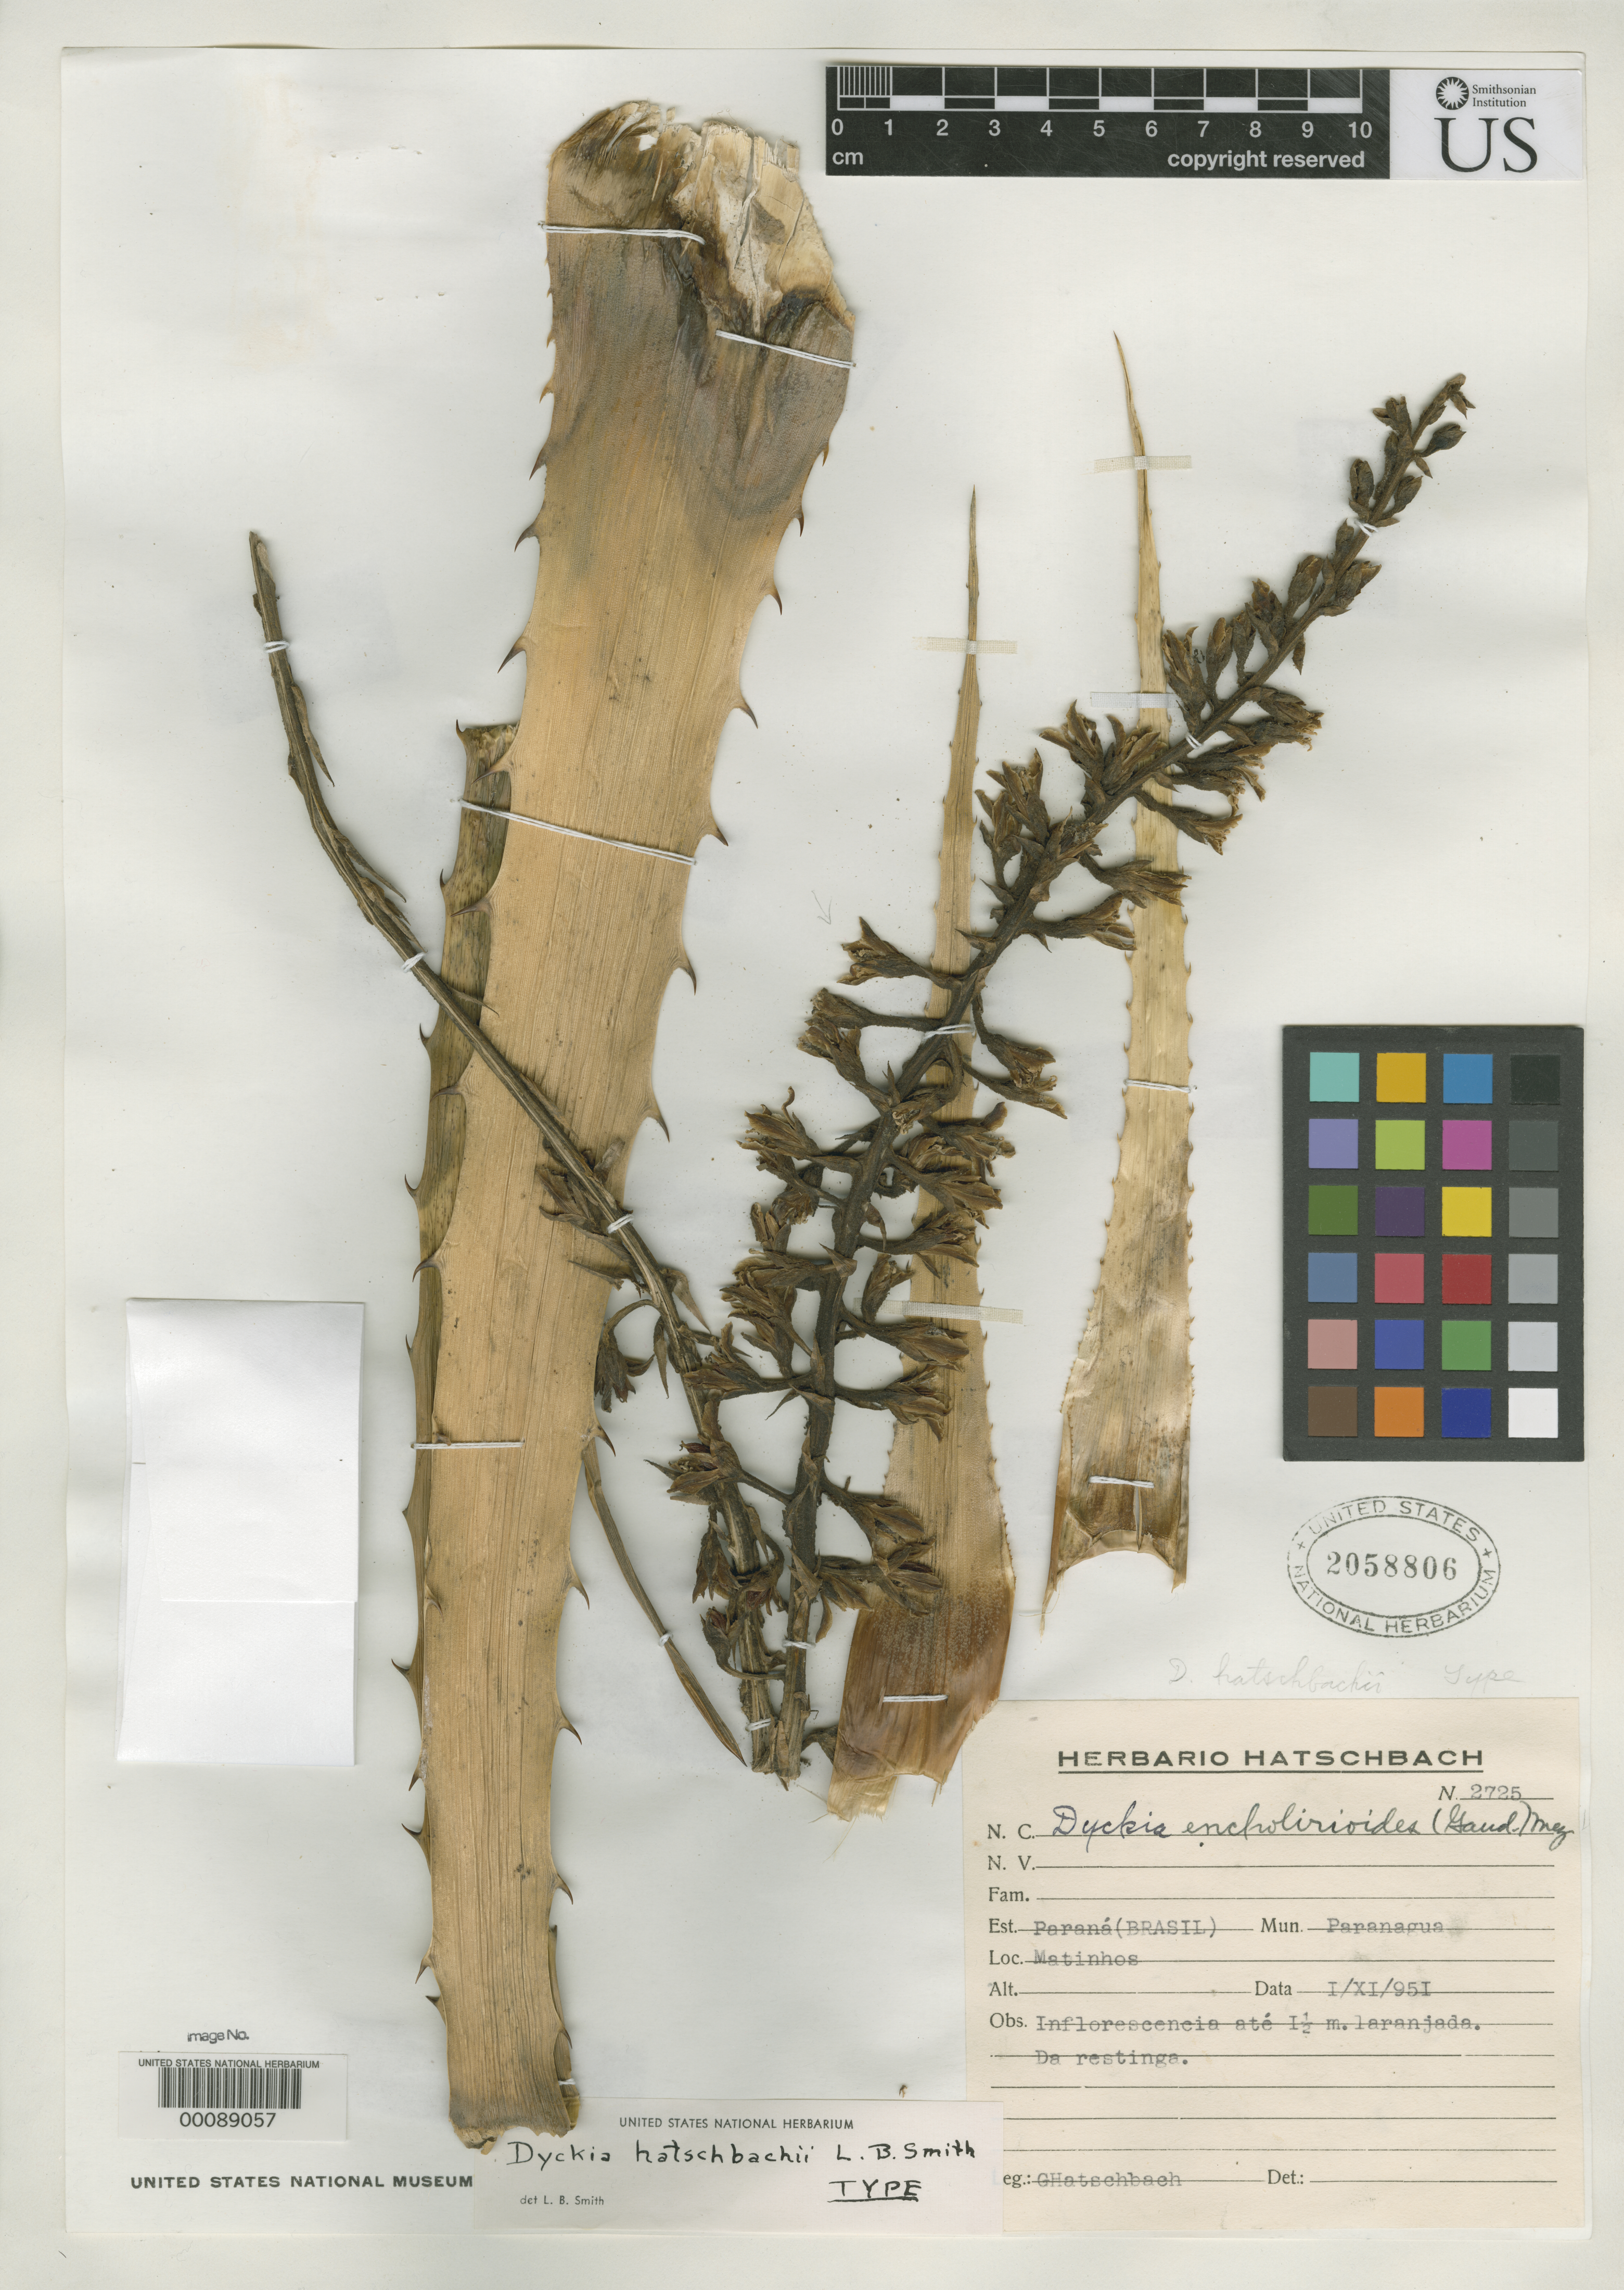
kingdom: Plantae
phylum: Tracheophyta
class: Liliopsida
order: Poales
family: Bromeliaceae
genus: Dyckia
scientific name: Dyckia hatschbachii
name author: L.B. Sm.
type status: Holotype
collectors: G. Hatschbach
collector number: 2725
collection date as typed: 1951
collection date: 1951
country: Brazil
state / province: Paraná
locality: Matinhos.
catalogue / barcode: US 2058806